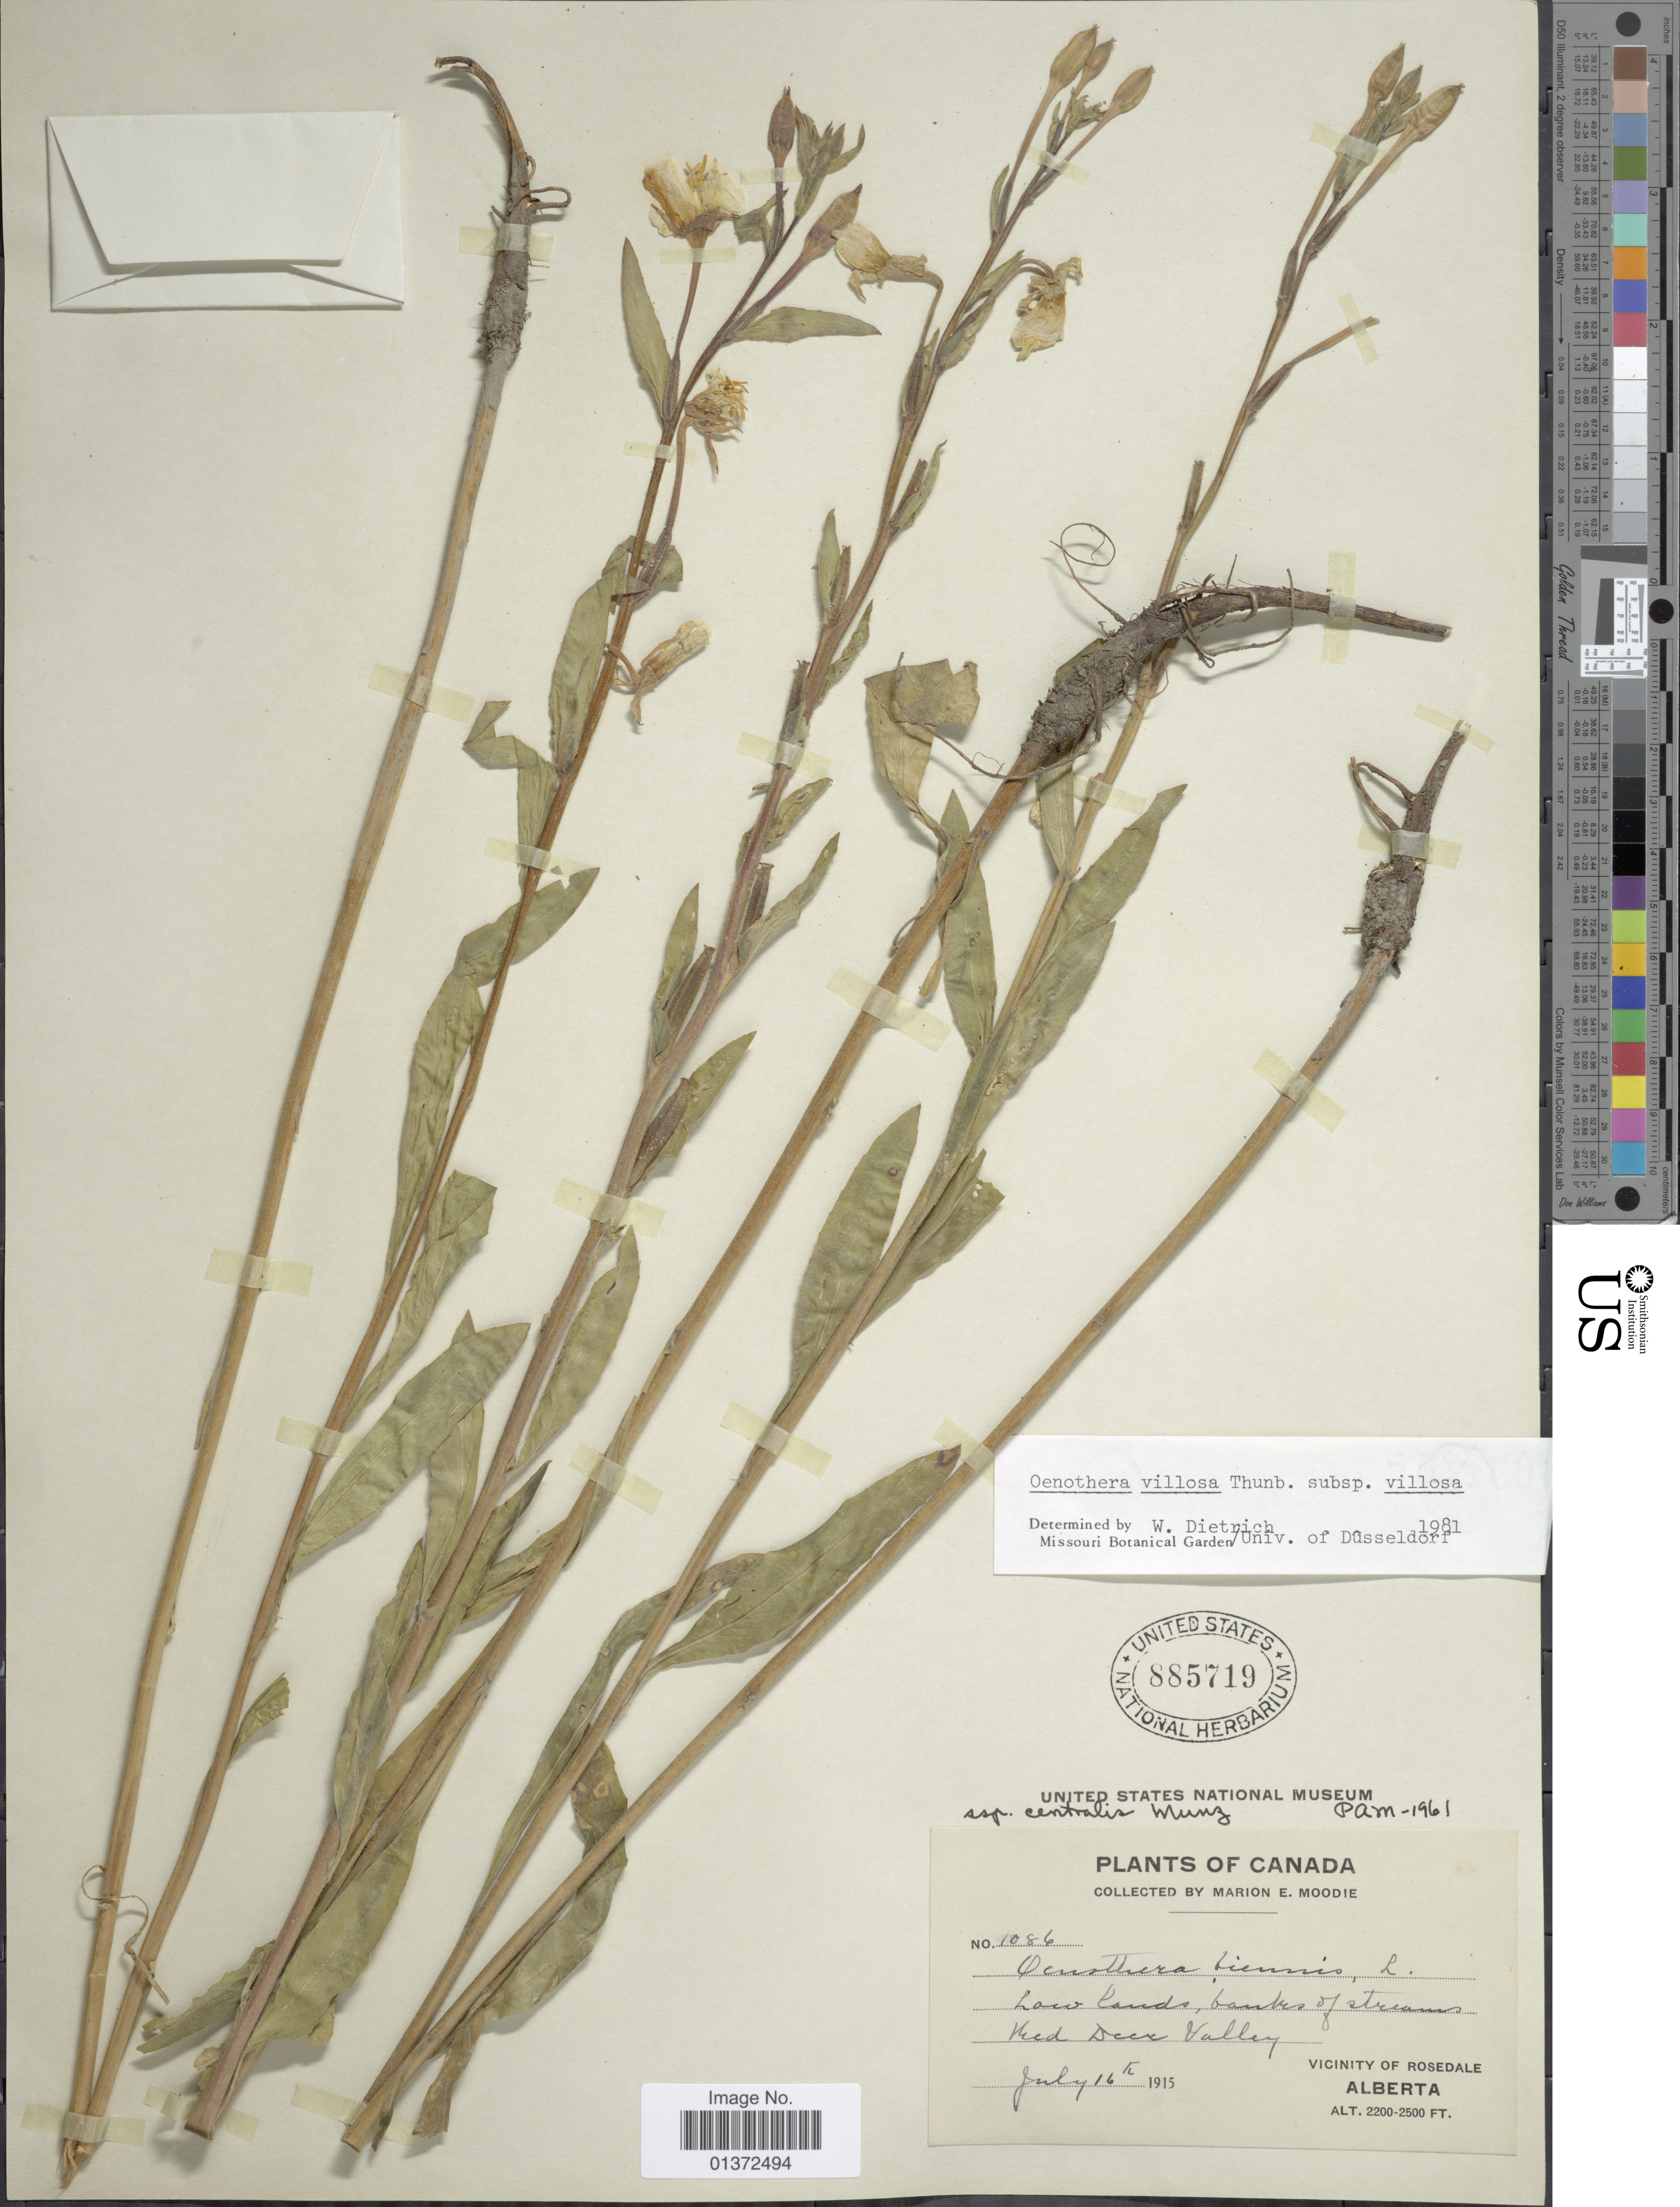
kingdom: Plantae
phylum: Tracheophyta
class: Magnoliopsida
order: Myrtales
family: Onagraceae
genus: Oenothera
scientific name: Oenothera villosa subsp. villosa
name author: Thunb.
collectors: M. E. Moodie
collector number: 1086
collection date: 1915-07-16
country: Canada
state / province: Alberta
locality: Red Deer Valley, Vicinity of Rosedale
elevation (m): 671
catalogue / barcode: US 885719